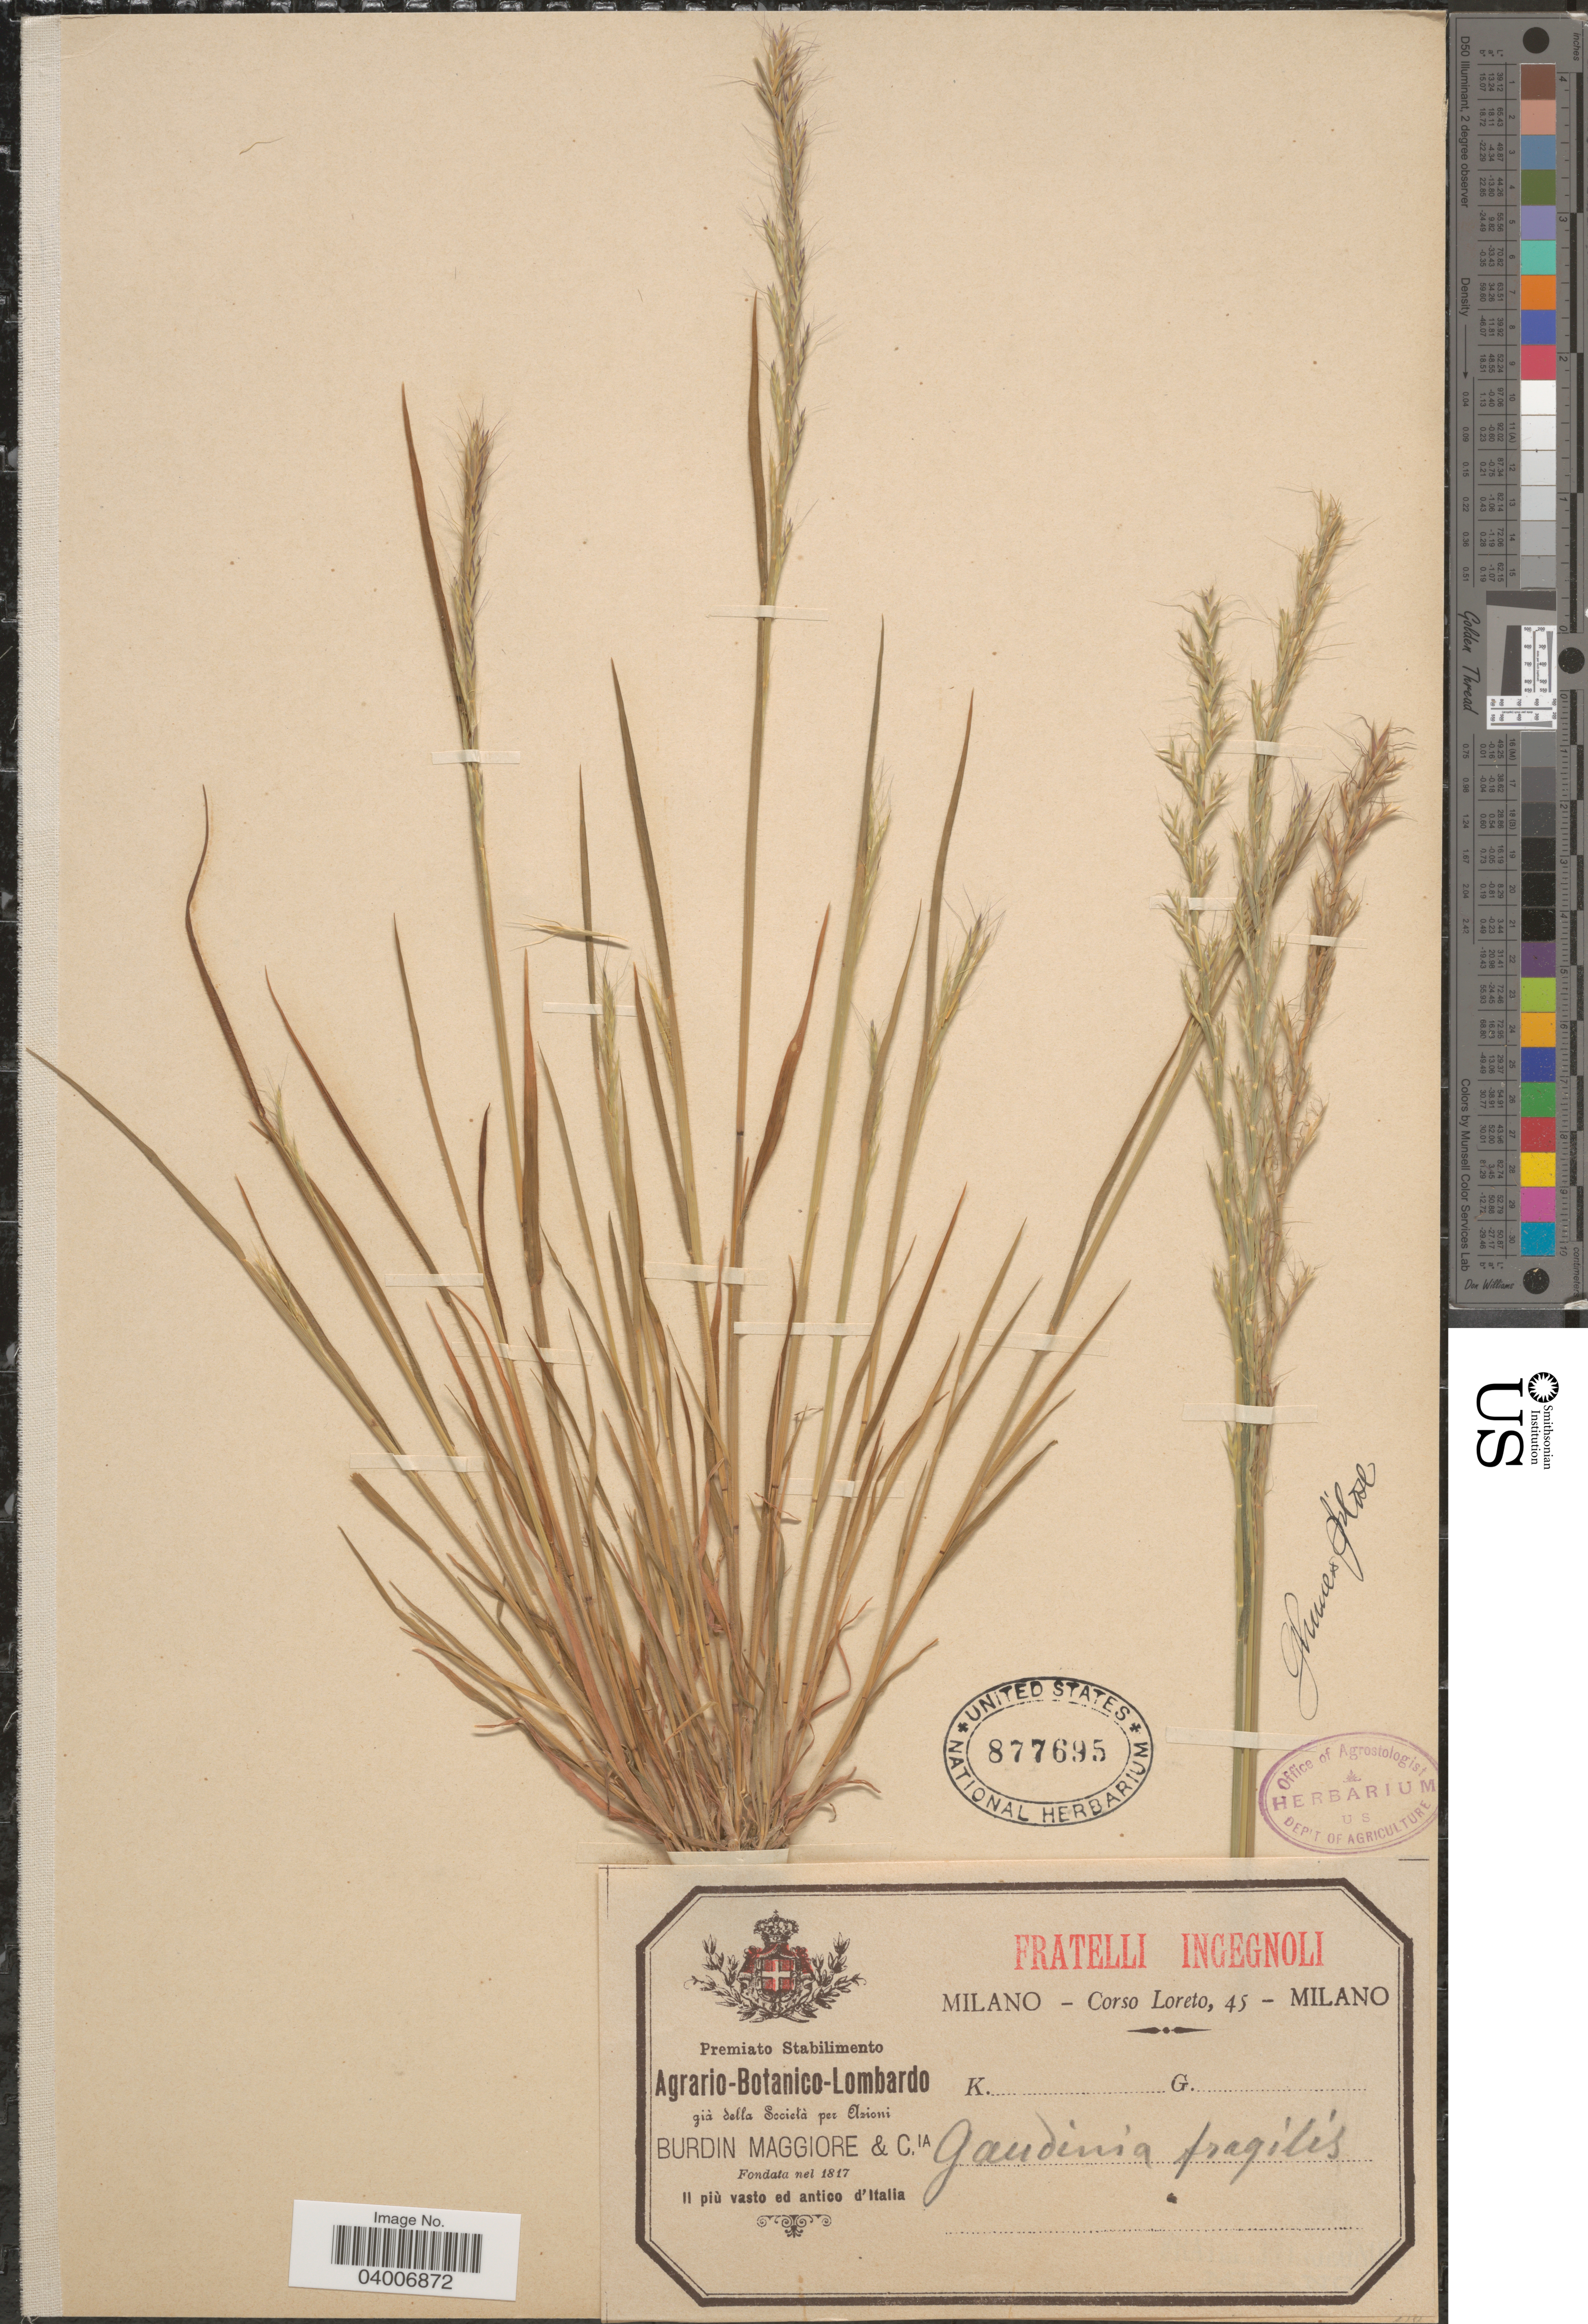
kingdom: Plantae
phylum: Tracheophyta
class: Liliopsida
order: Poales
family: Poaceae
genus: Gaudinia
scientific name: Gaudinia fragilis var. fragilis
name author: (L.) P. Beauv.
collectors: Loreto, C.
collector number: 45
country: Italy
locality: Milano. Il più vasto ed antico d' Italia.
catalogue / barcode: US 877695